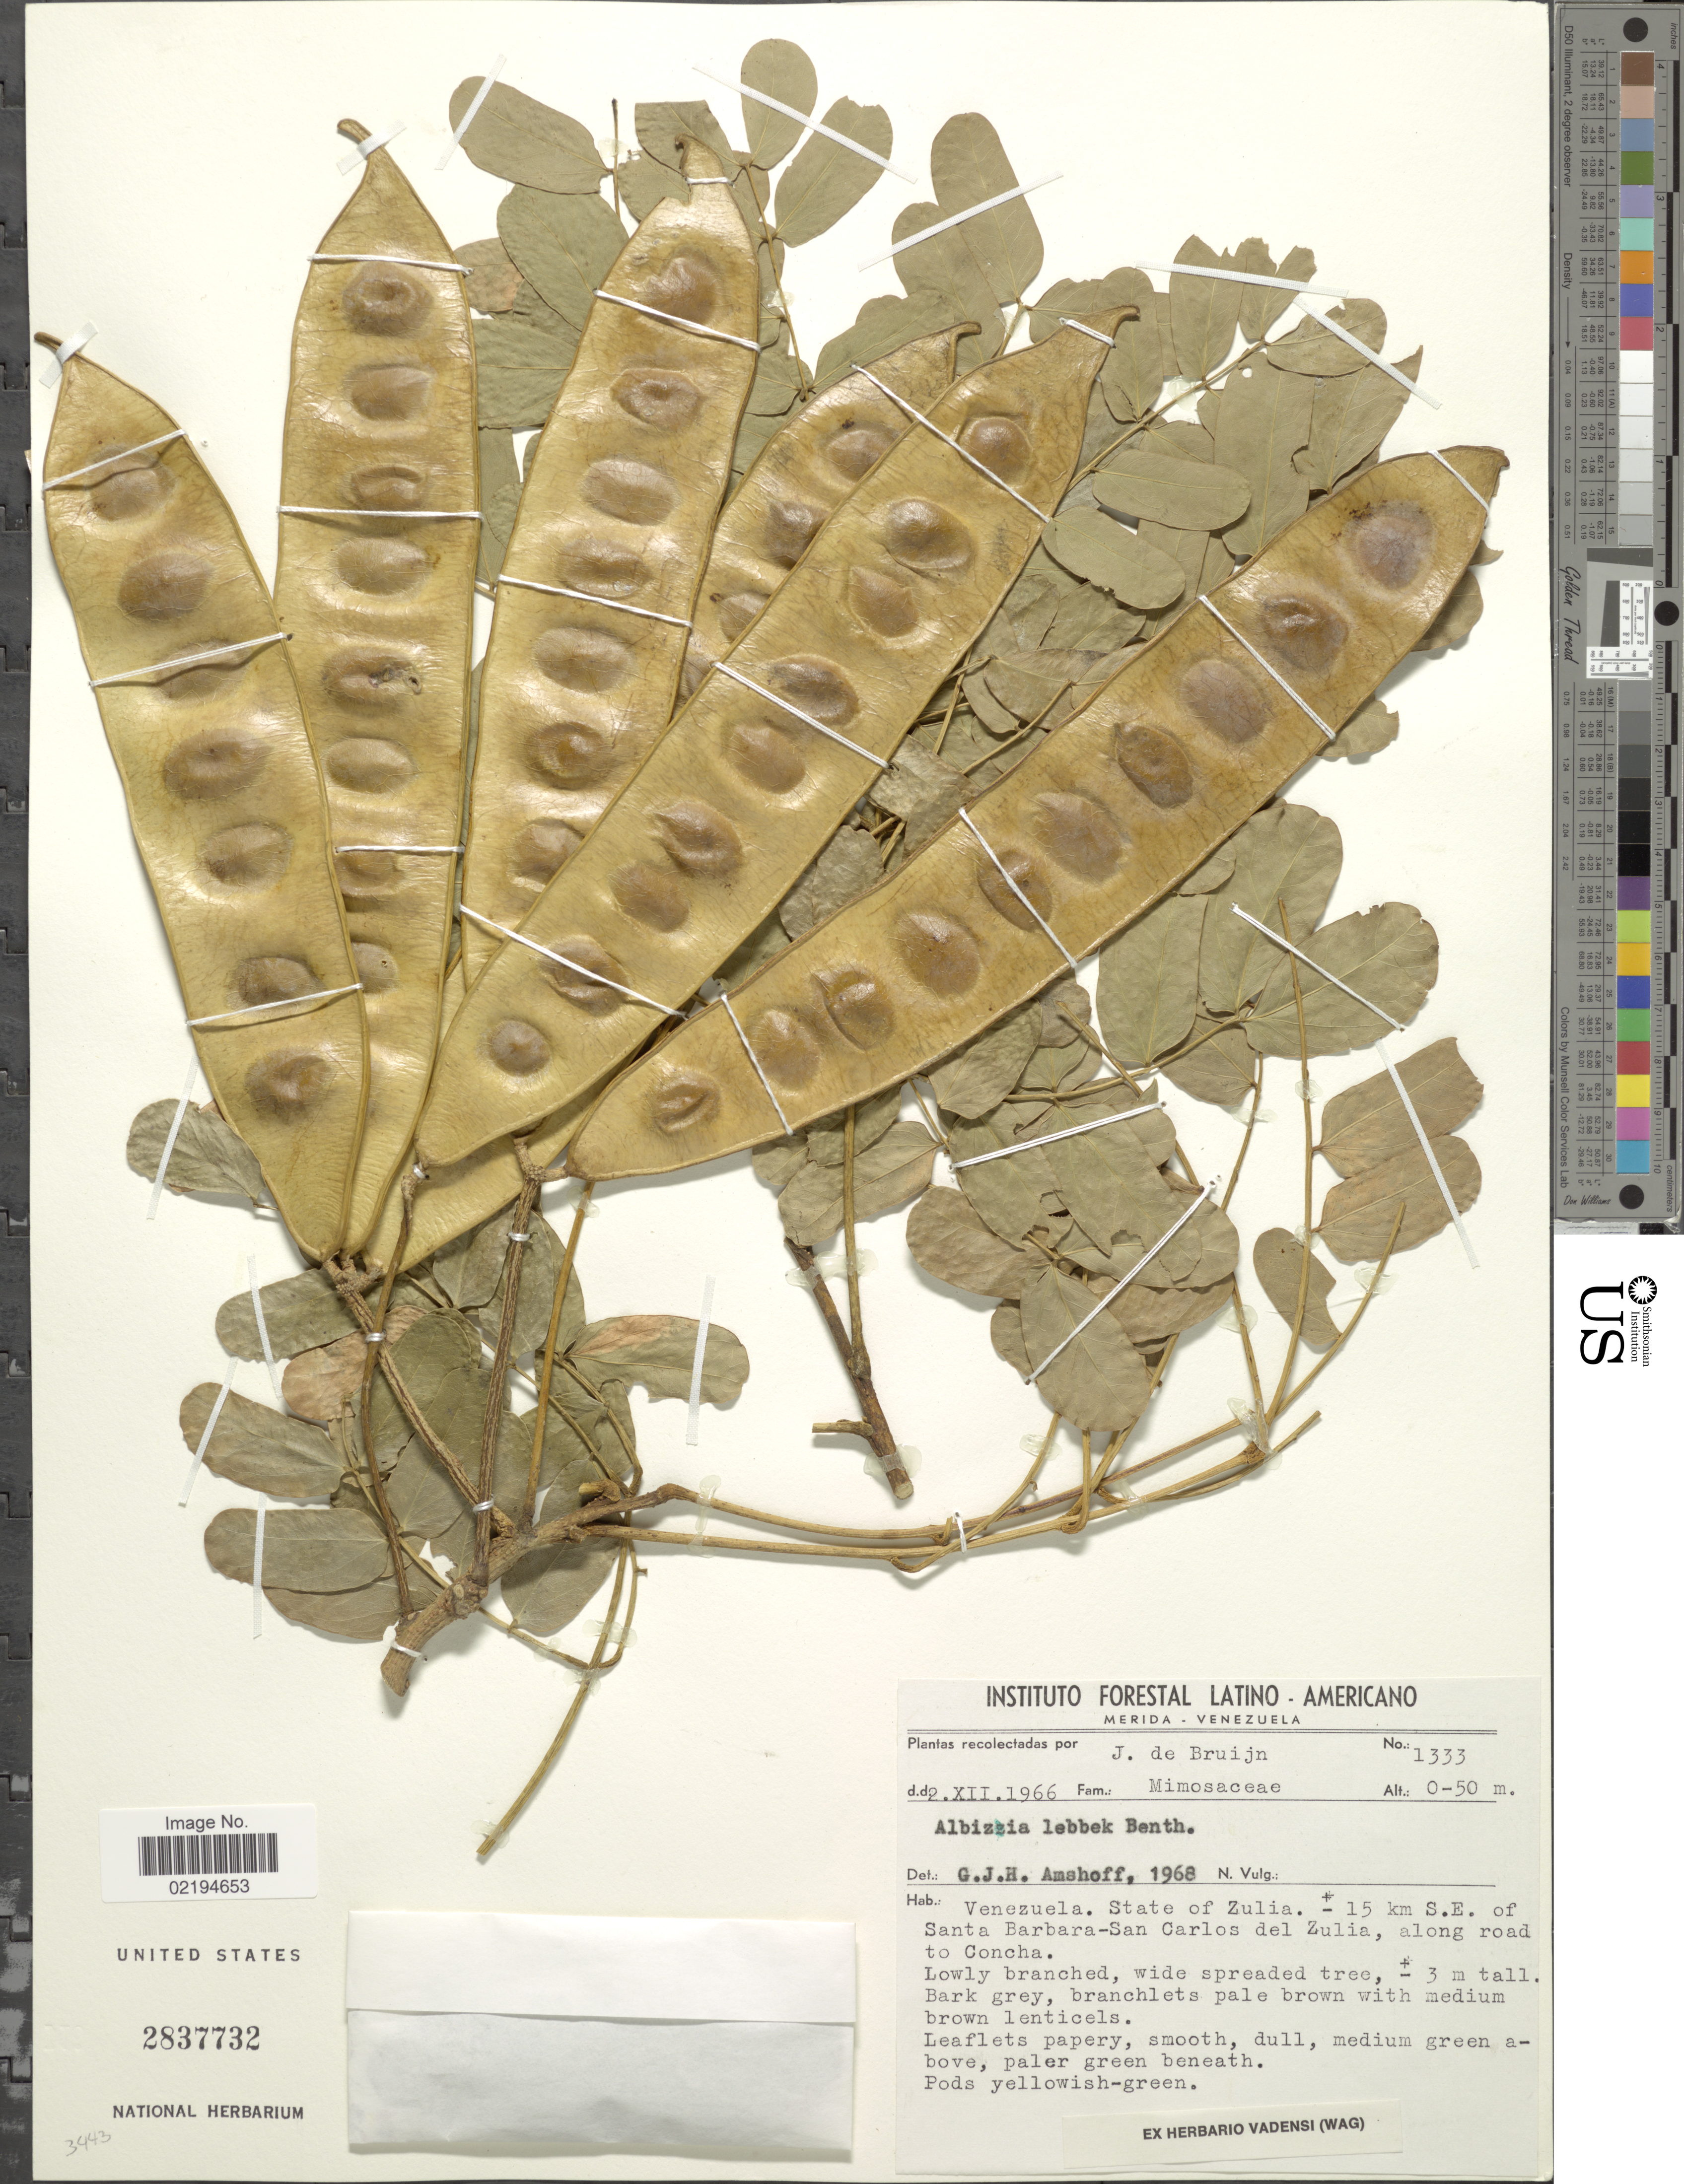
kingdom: Plantae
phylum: Tracheophyta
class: Magnoliopsida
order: Fabales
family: Fabaceae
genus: Albizia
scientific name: Albizia lebbeck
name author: (L.) Benth.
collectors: J. Bruijn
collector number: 1333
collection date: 1966-12-02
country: Venezuela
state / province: Zulia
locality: Ca. 15 km S.E. of Santa Barbara-San Carlos del Zulia, along road to Cocha.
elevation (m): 0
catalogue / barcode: US 2837732